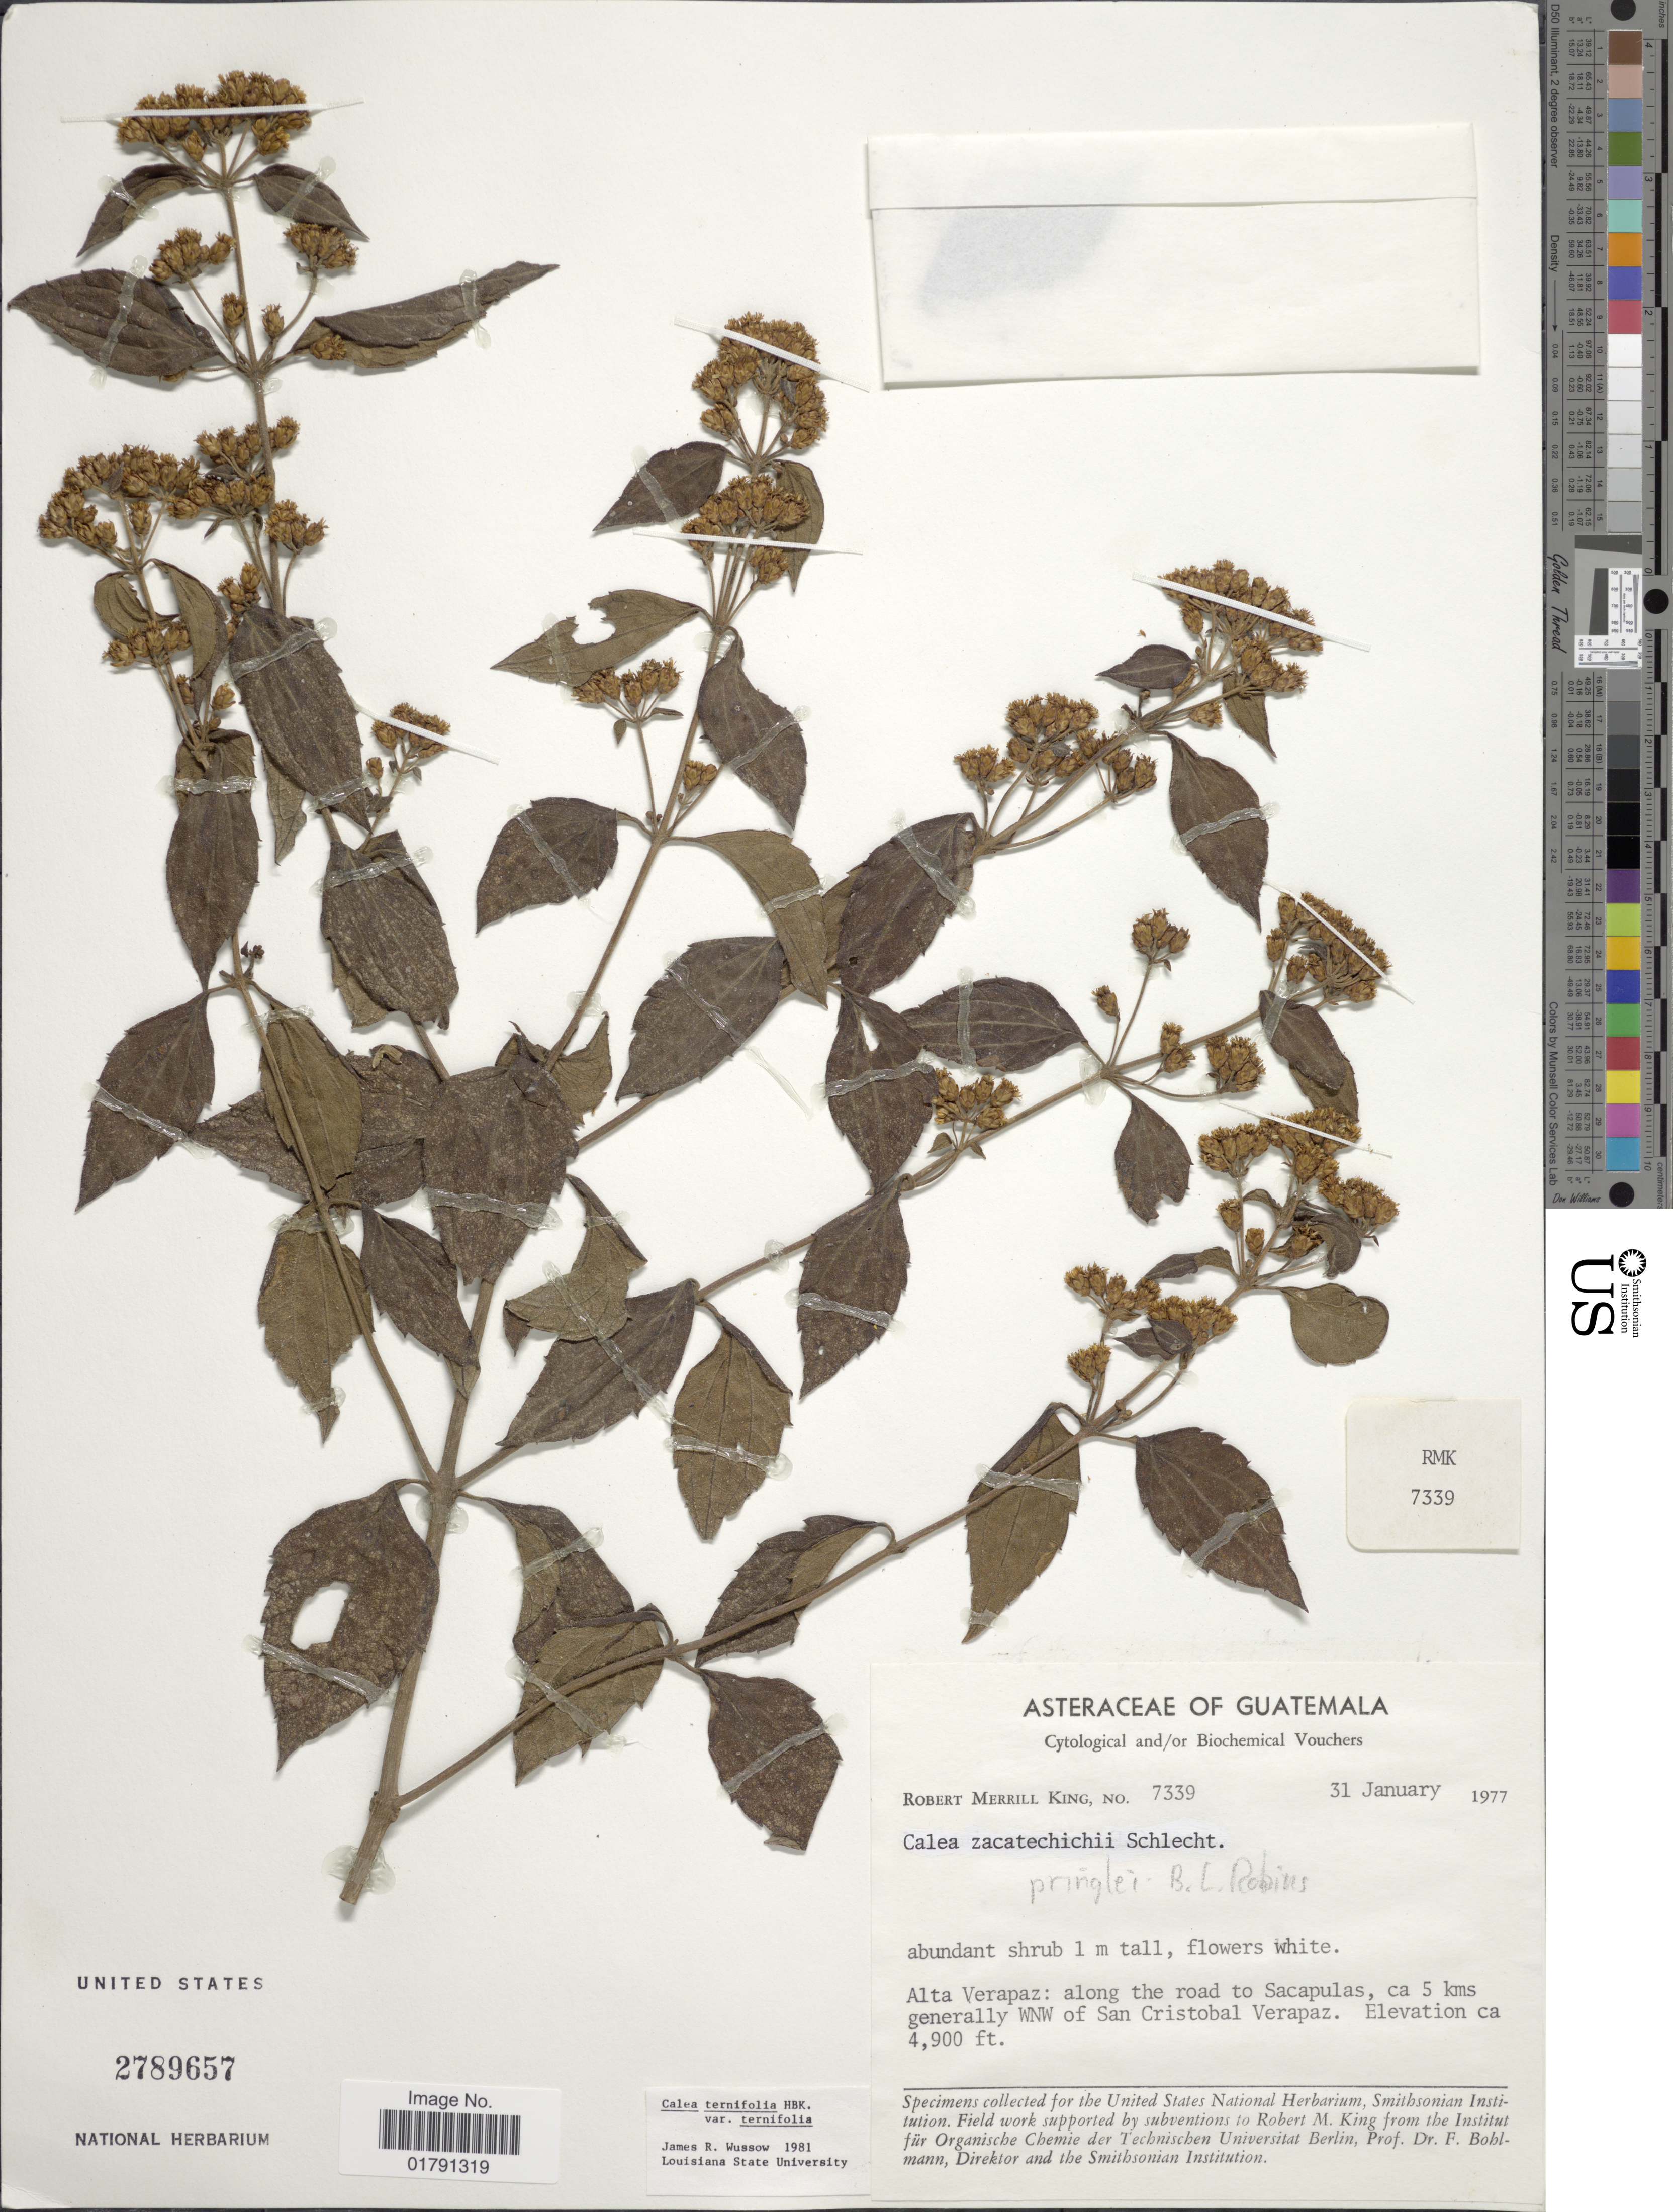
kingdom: Plantae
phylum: Tracheophyta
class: Magnoliopsida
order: Asterales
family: Asteraceae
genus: Calea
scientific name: Calea ternifolia var. ternifolia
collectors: R. M. King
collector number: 7339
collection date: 1977-01-31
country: Guatemala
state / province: Alta Verapaz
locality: Along the road to Sacapulas, ca 5 kms generally WNW of San Cristobal Verapaz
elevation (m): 1494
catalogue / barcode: US 2789657